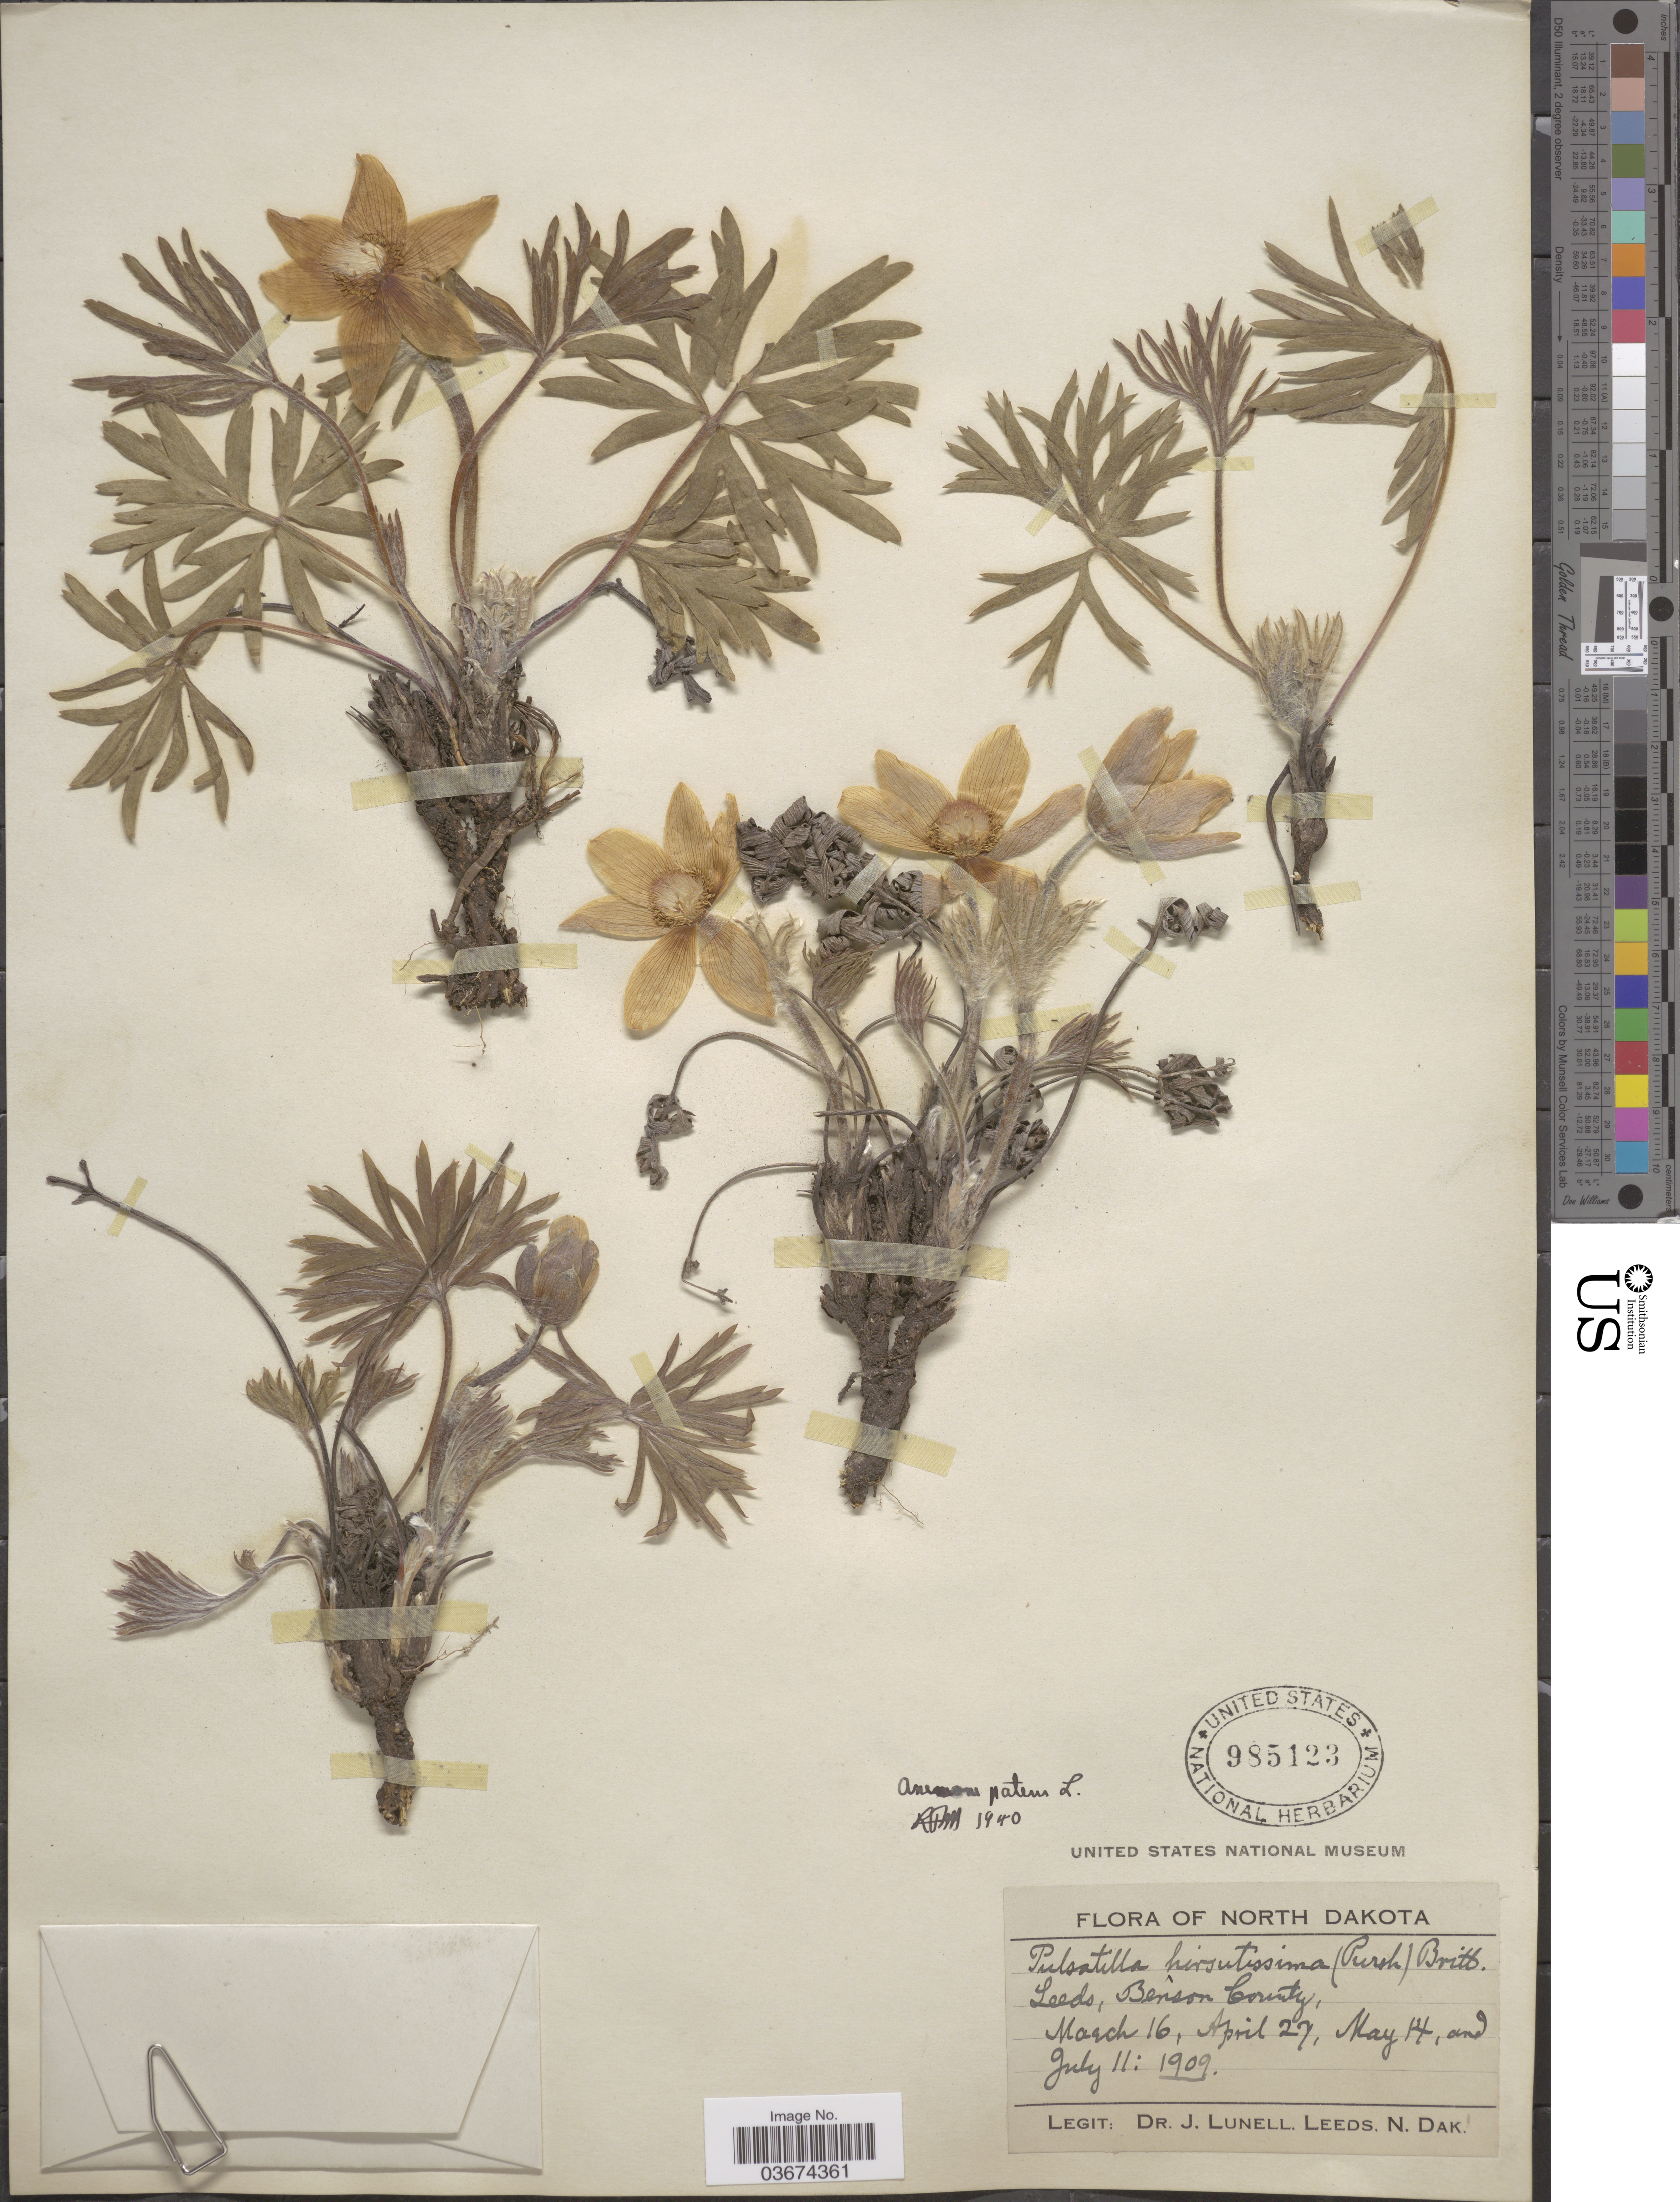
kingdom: Plantae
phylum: Tracheophyta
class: Magnoliopsida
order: Ranunculales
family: Ranunculaceae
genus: Pulsatilla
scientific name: Pulsatilla nuttalliana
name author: (DC.) Bercht. & J. Presl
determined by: Strong, Mark T., (BOT), Smithsonian Institution - National Museum of Natural History (UNITED STATES)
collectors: J. Lunell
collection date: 1909-03-16/1909-07-11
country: United States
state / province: North Dakota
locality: Leeds, Benson County.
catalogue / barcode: US 985123